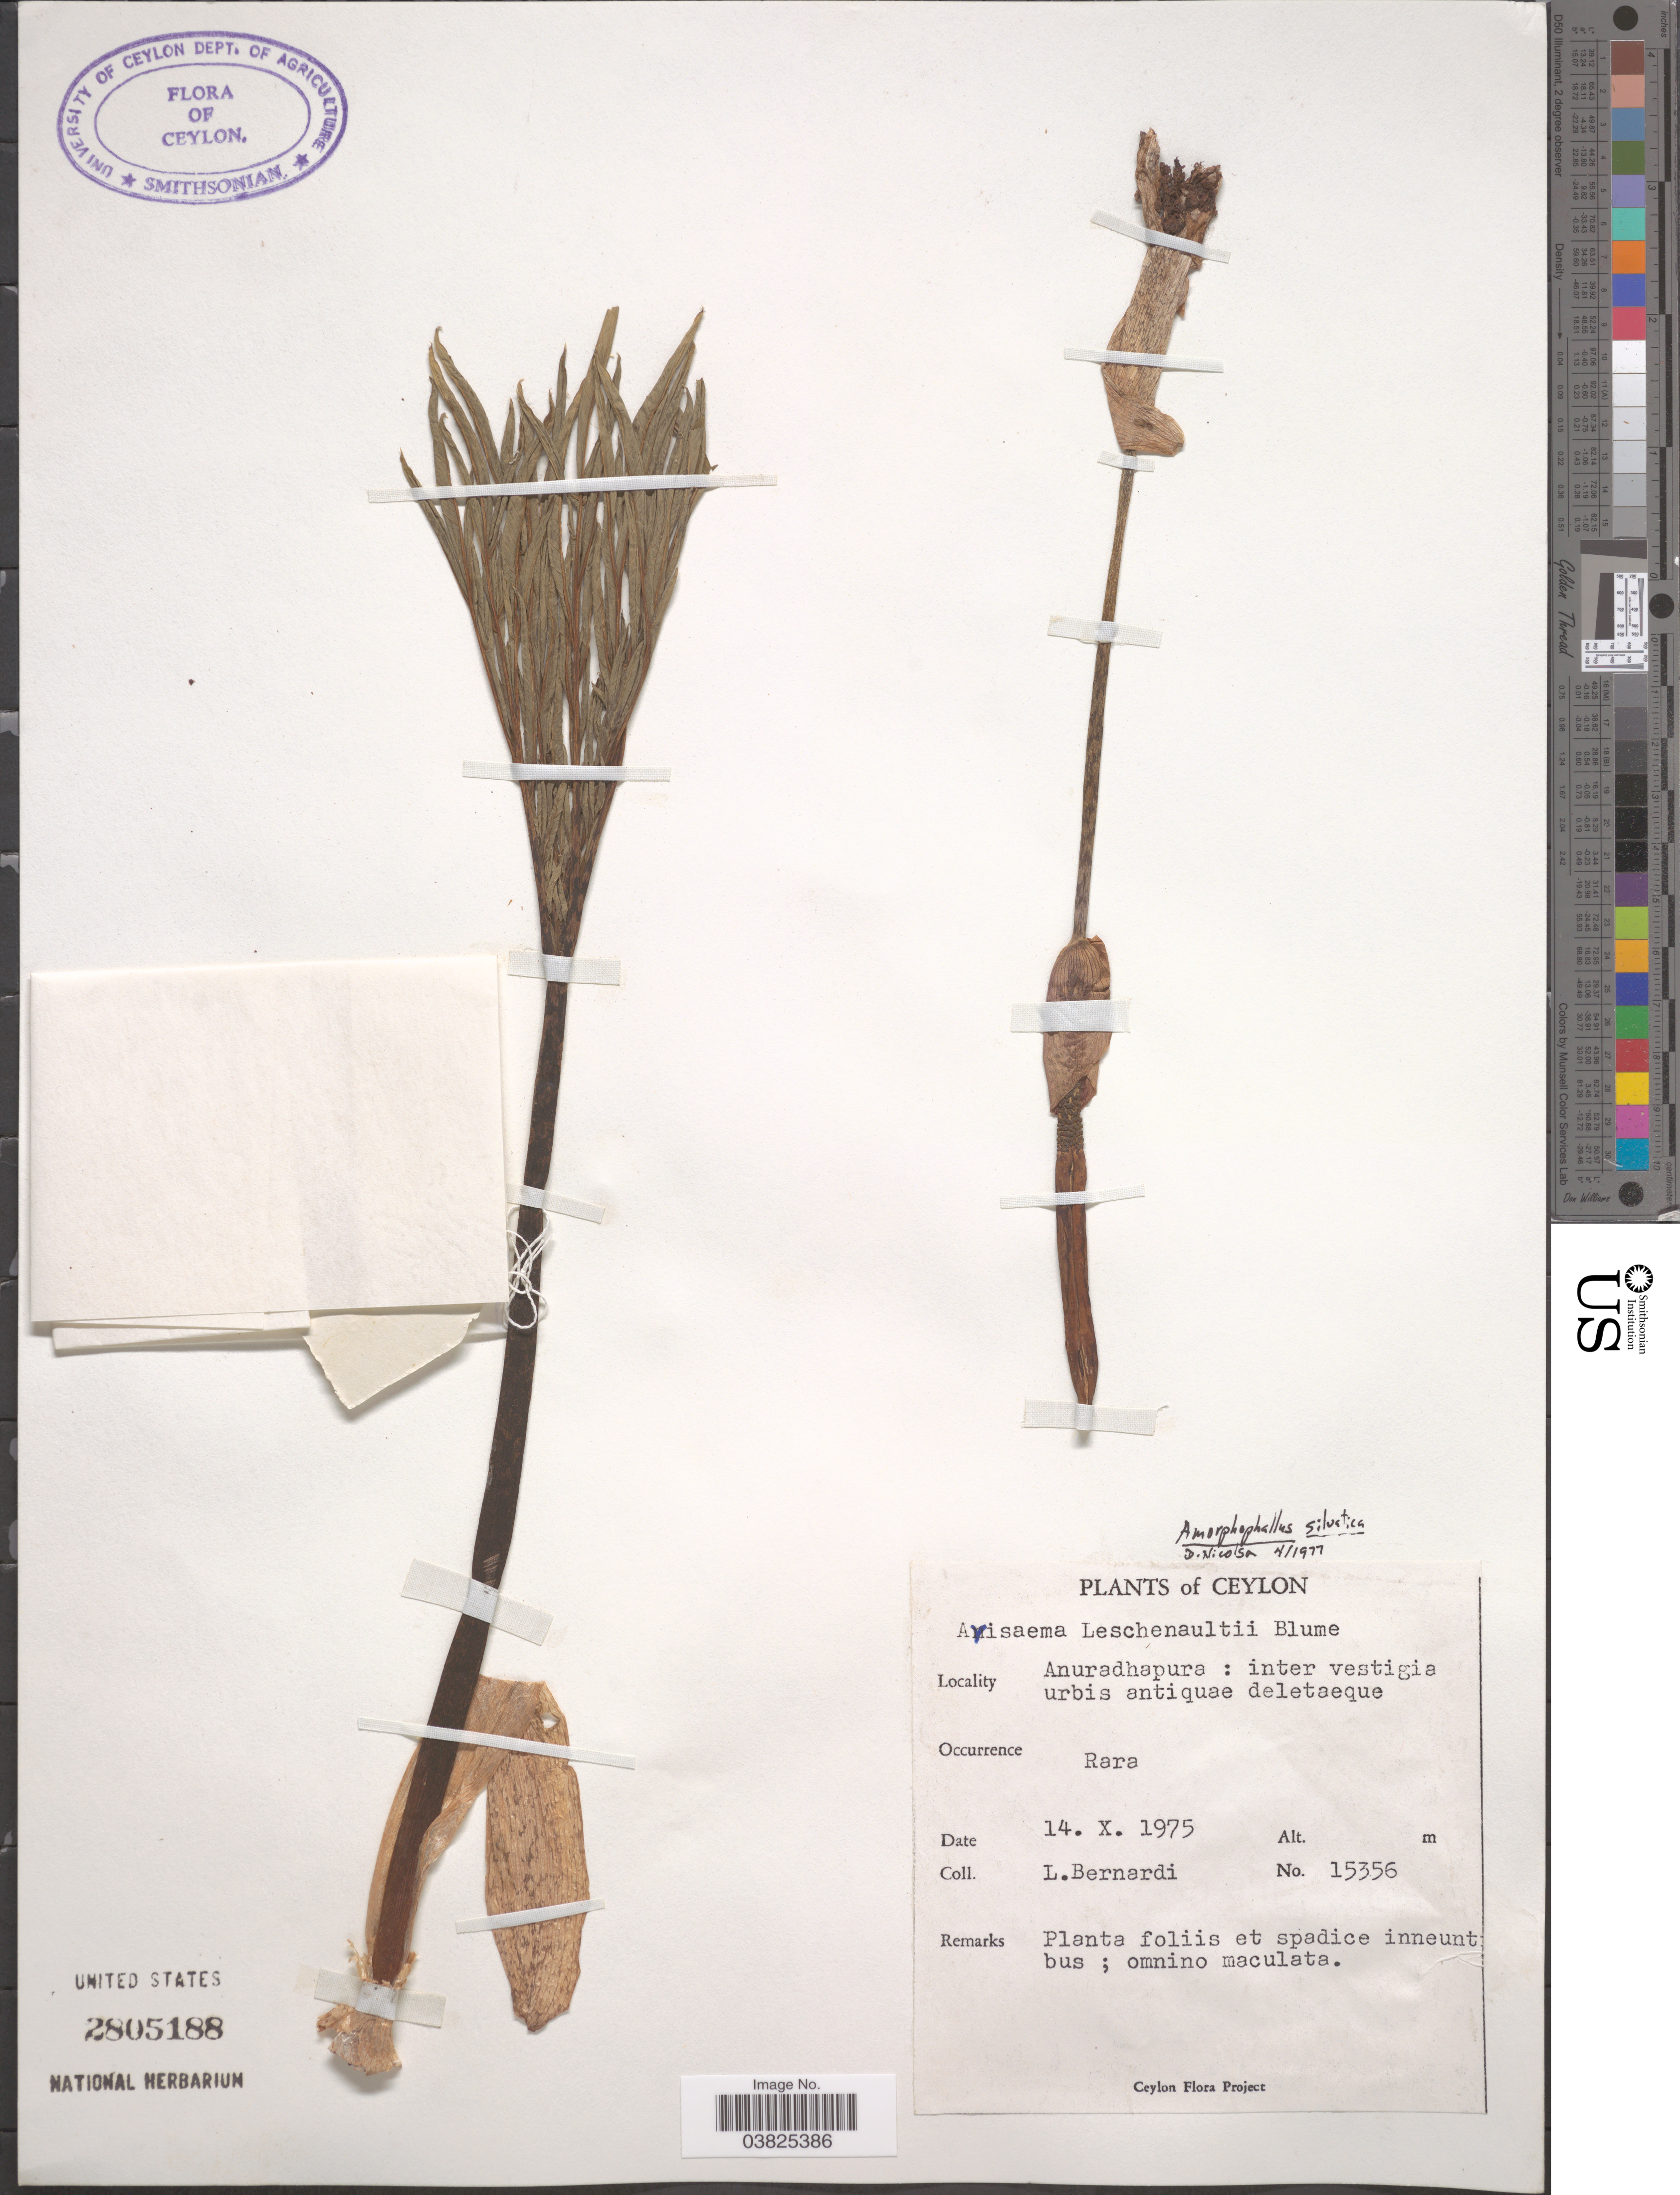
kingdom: Plantae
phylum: Tracheophyta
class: Liliopsida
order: Alismatales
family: Araceae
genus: Amorphophallus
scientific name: Amorphophallus sylvaticus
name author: (Roxb.) Kunth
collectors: L. Bernardi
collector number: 15356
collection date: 1975-10-14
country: Sri Lanka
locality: Ceylon. Anuradhapura.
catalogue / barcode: US 2805188